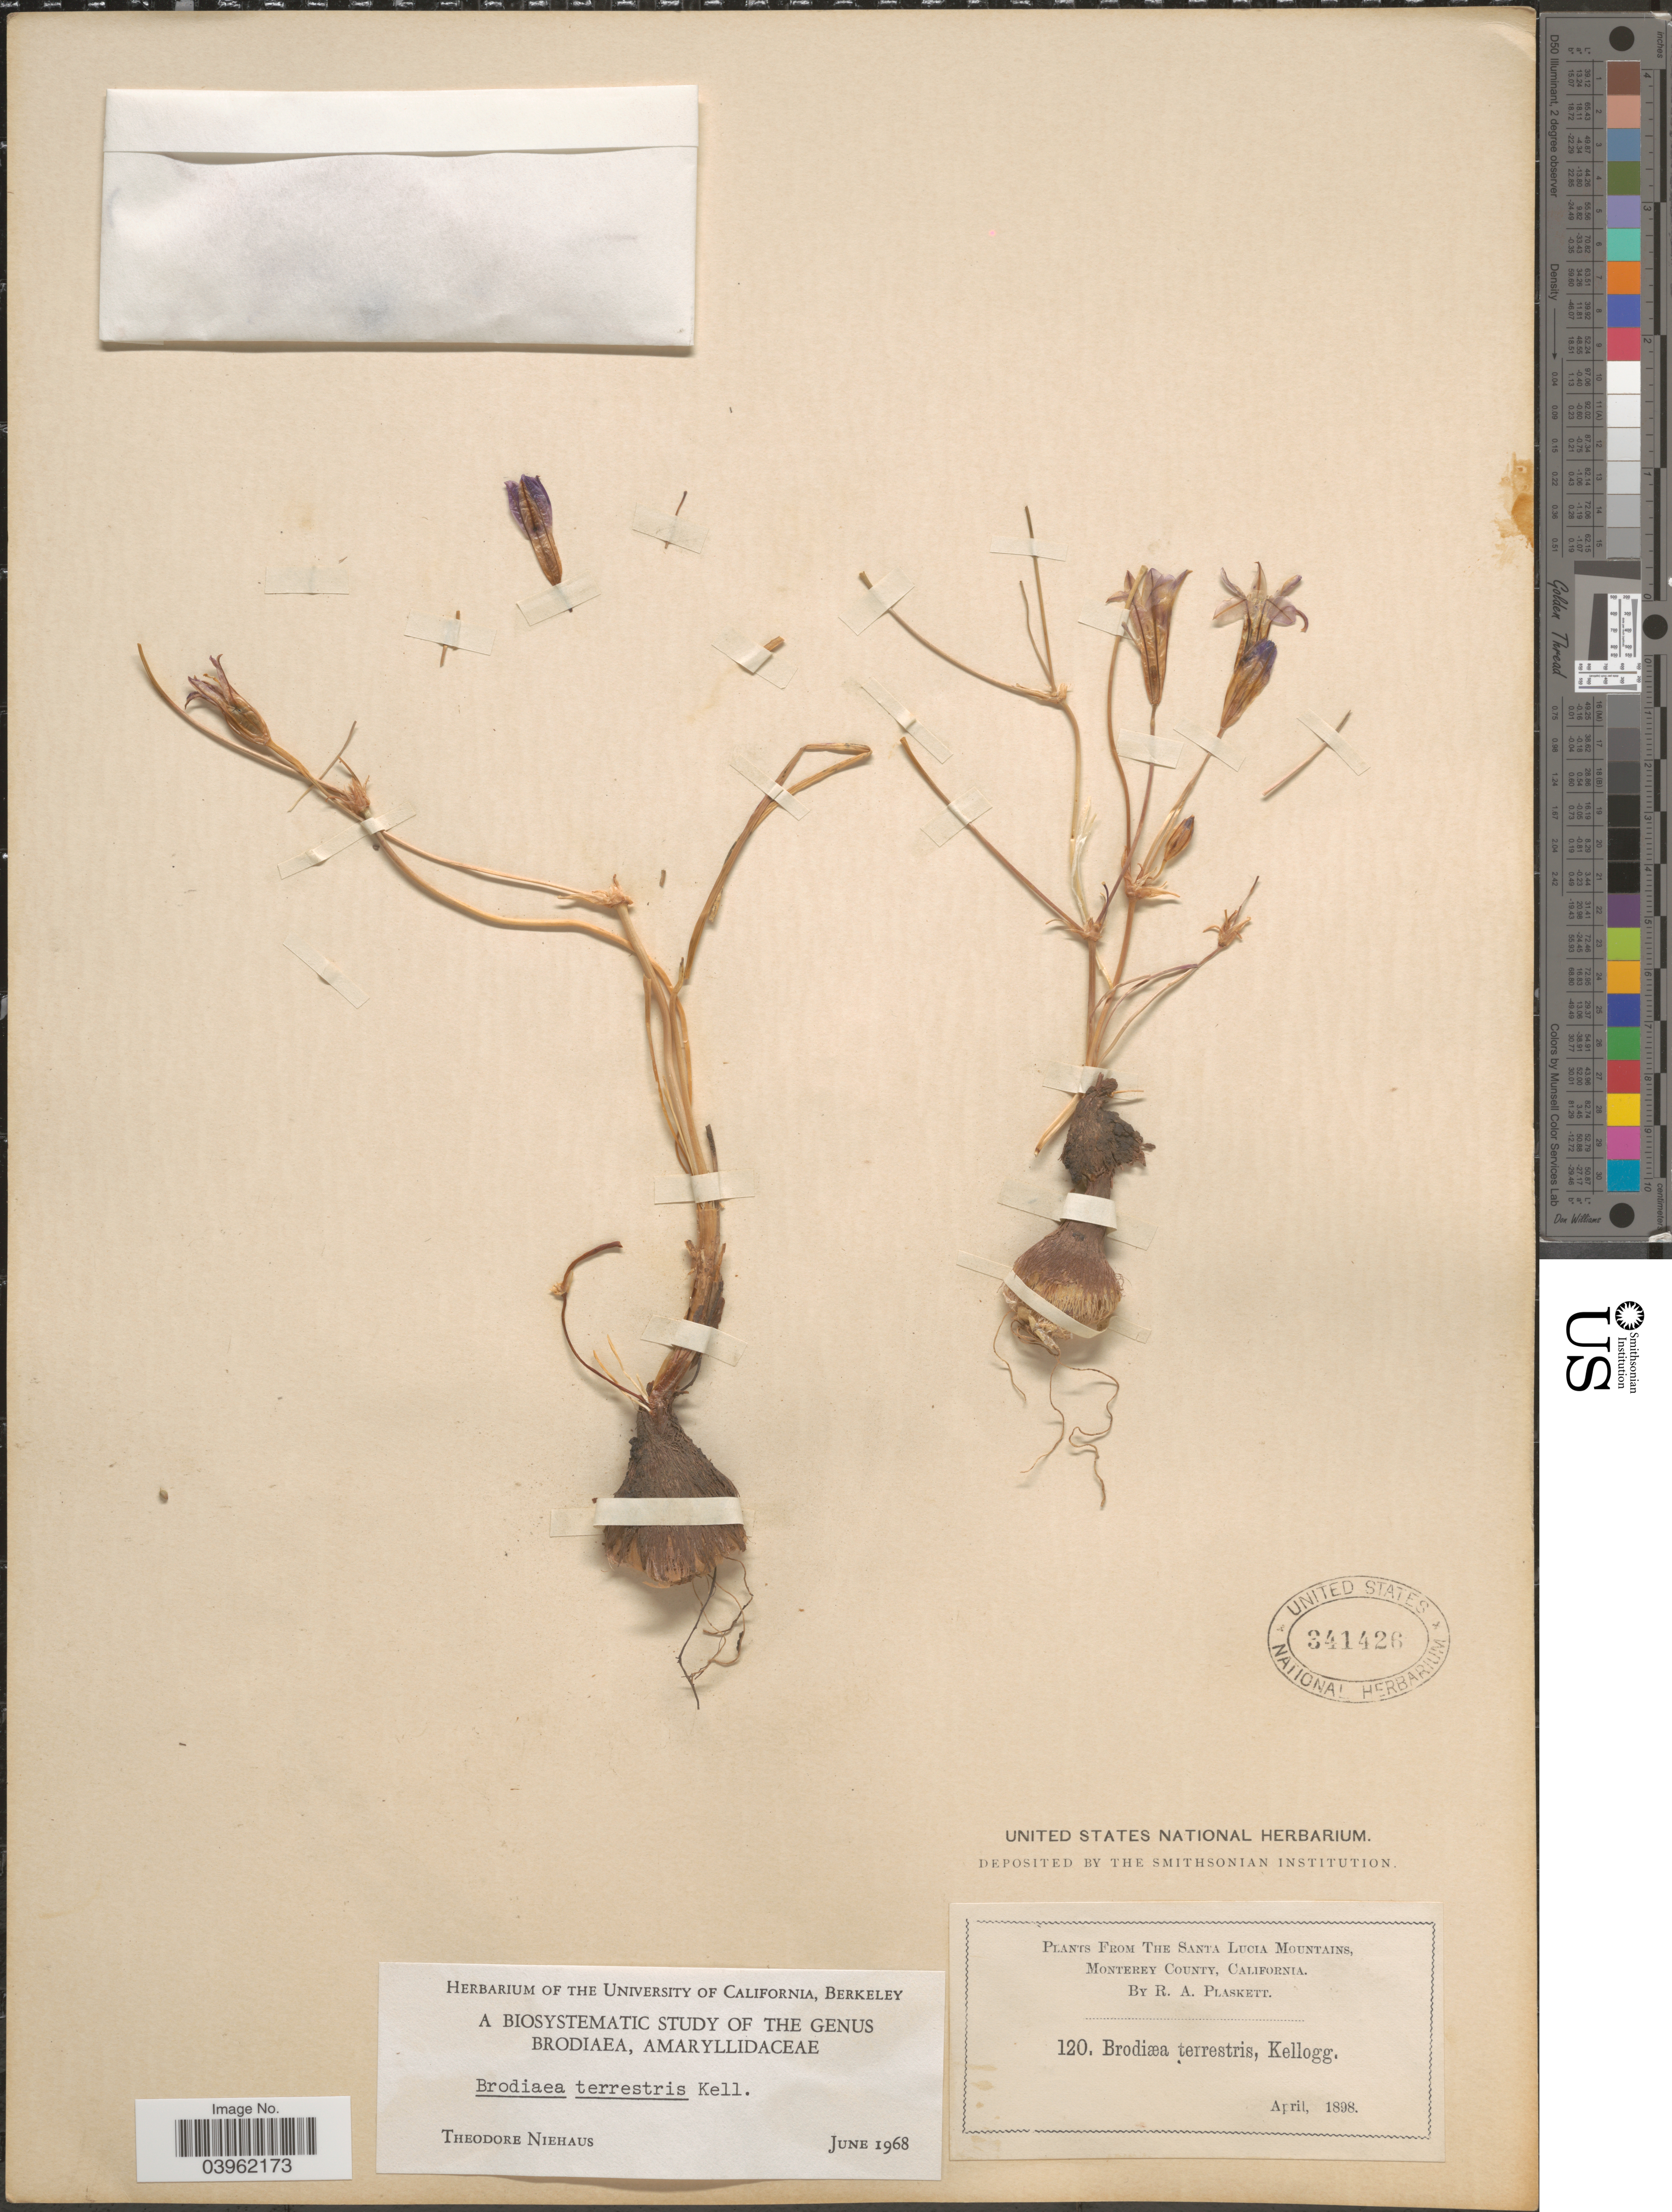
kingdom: Plantae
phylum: Tracheophyta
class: Liliopsida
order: Asparagales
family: Asparagaceae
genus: Brodiaea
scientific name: Brodiaea terrestris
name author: Kellogg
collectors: R. Plaskett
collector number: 120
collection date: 1898-04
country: United States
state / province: California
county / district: Monterey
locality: The Santa Lucia Mountains, Monterey County.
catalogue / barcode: US 341426